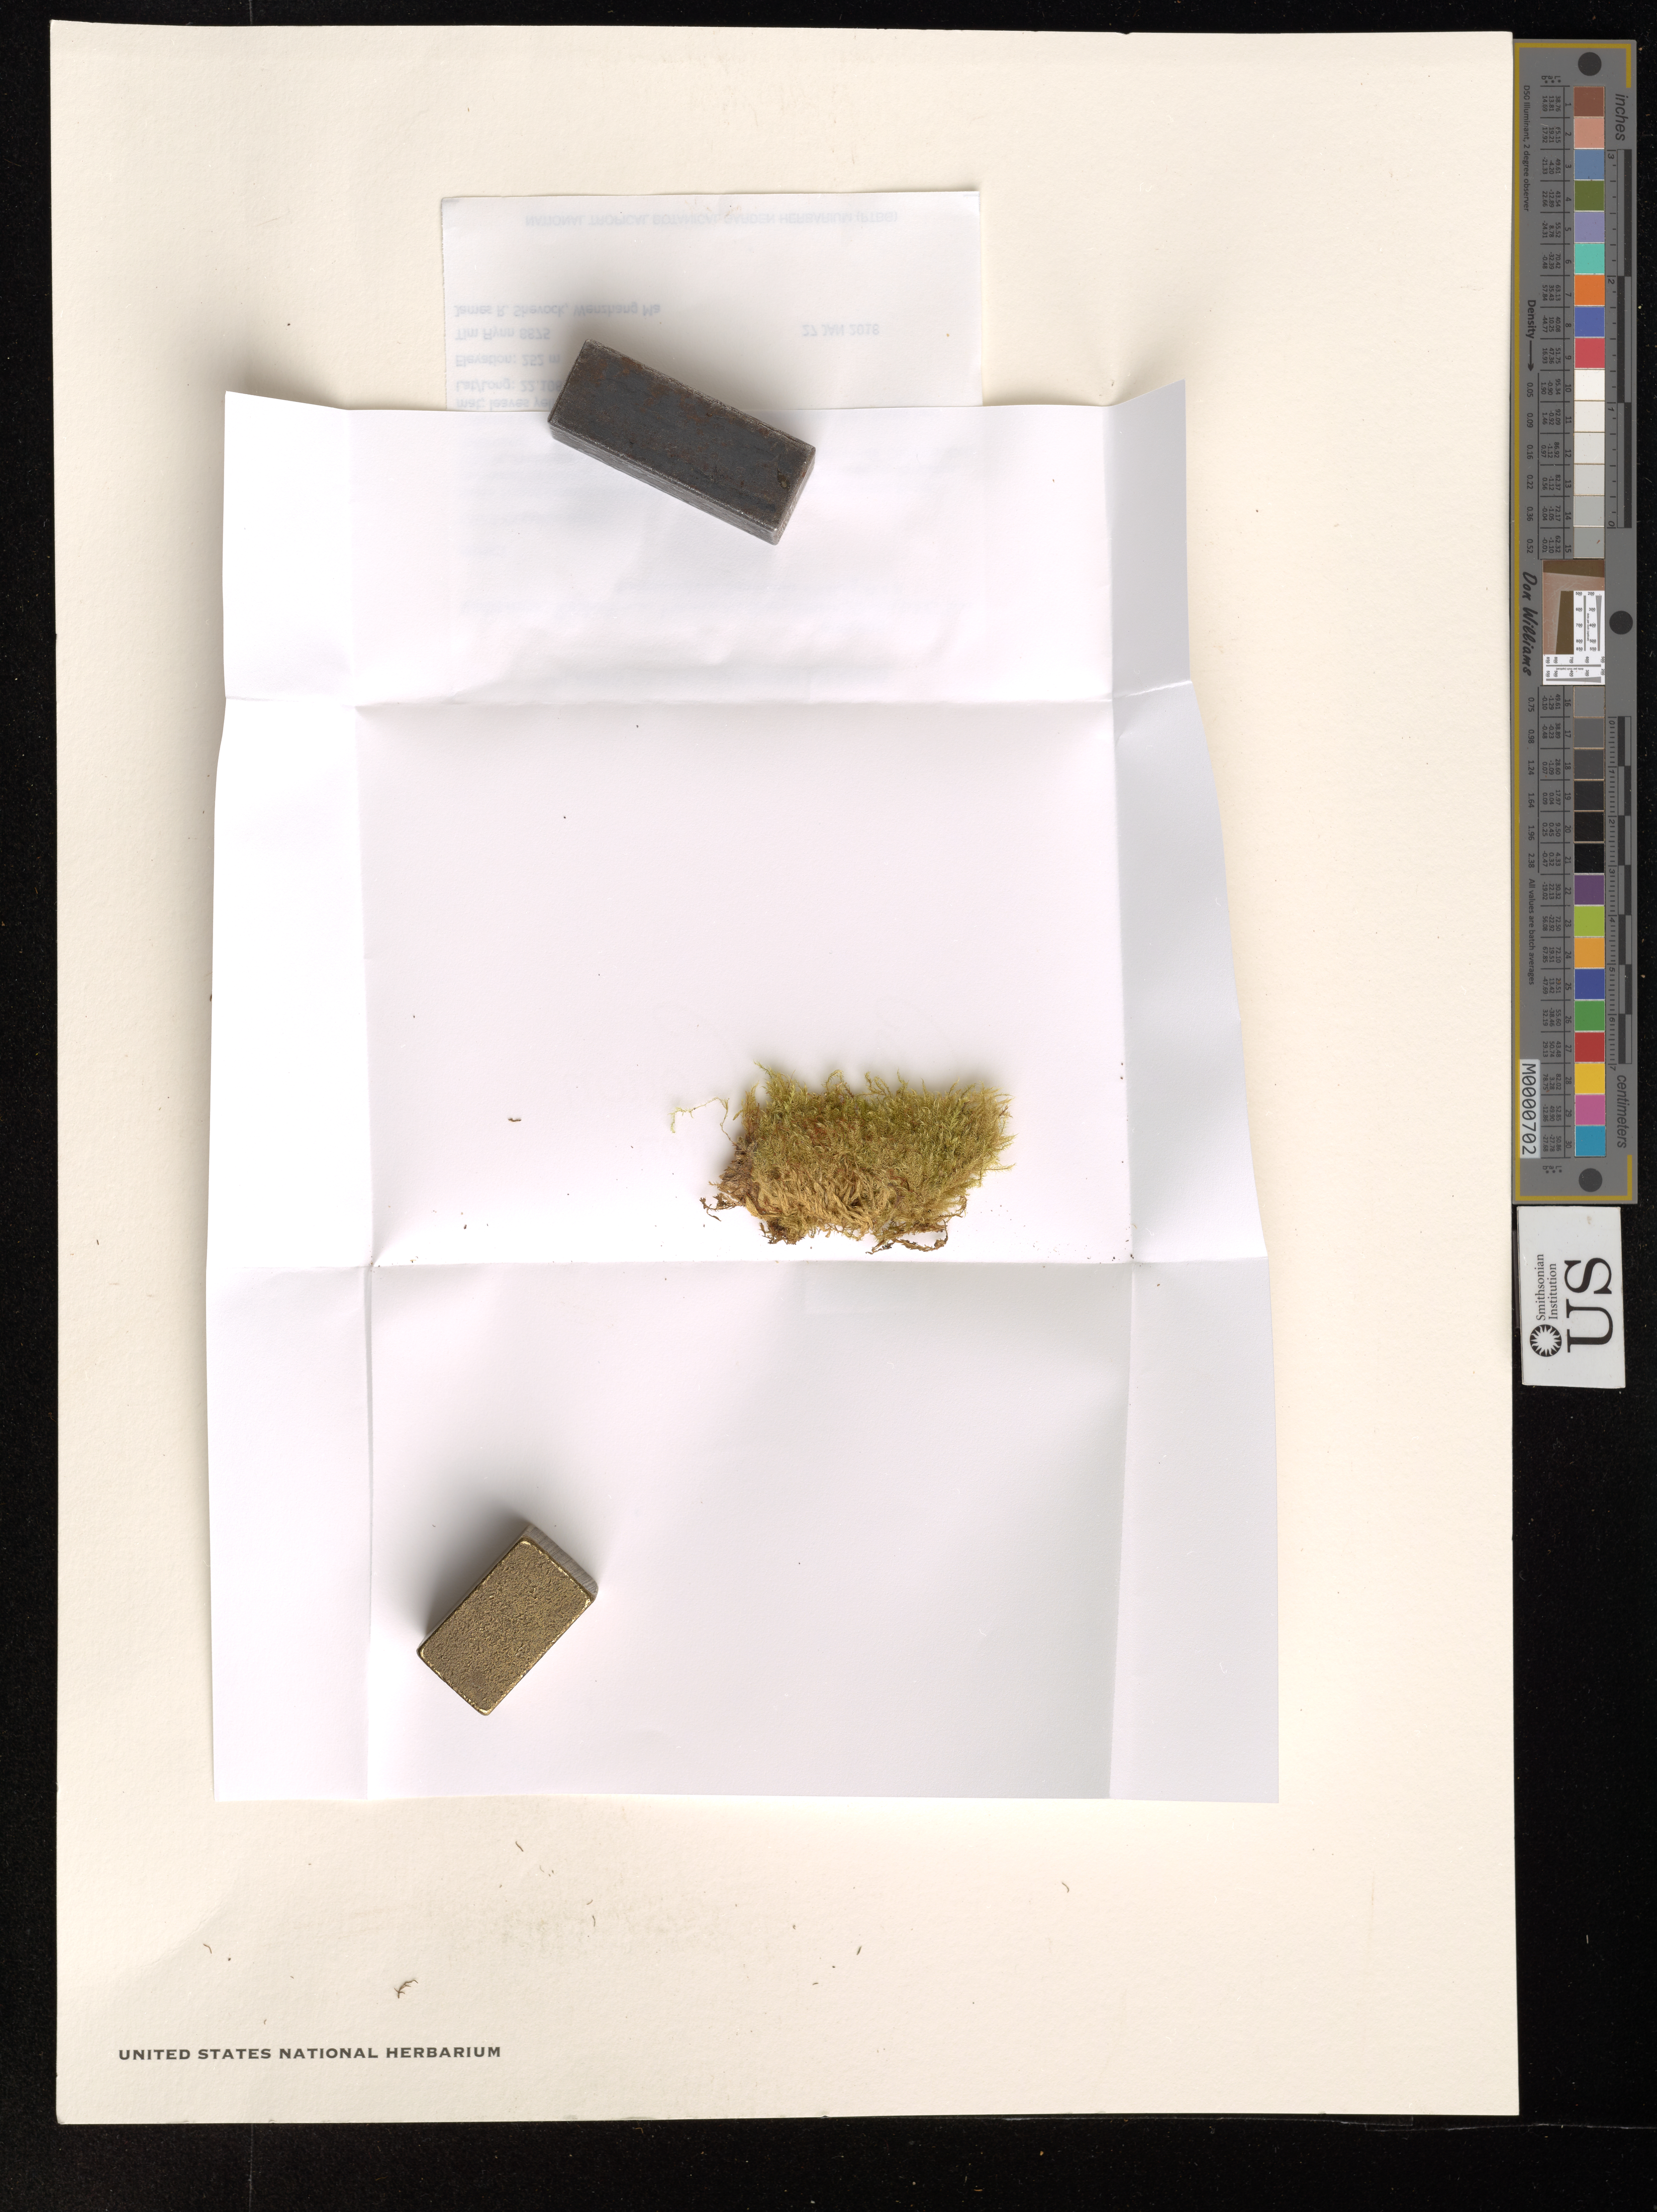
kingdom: Plantae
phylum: Bryophyta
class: Bryopsida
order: Hypnales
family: Sematophyllaceae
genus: Radulina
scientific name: Radulina hamata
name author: (Dozy & Molk.) W.R. Buck & B. C. Tan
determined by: Jensen, K.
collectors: T. Flynn, J. R. Shevock & M. Wenzhang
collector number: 8875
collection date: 2018-01-27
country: United States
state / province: Hawaii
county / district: Kauai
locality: The Hawaiian Islands. Kauai Kawaihau District. Kealia Forest Reserve. Along Kapahi Stream.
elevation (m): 252